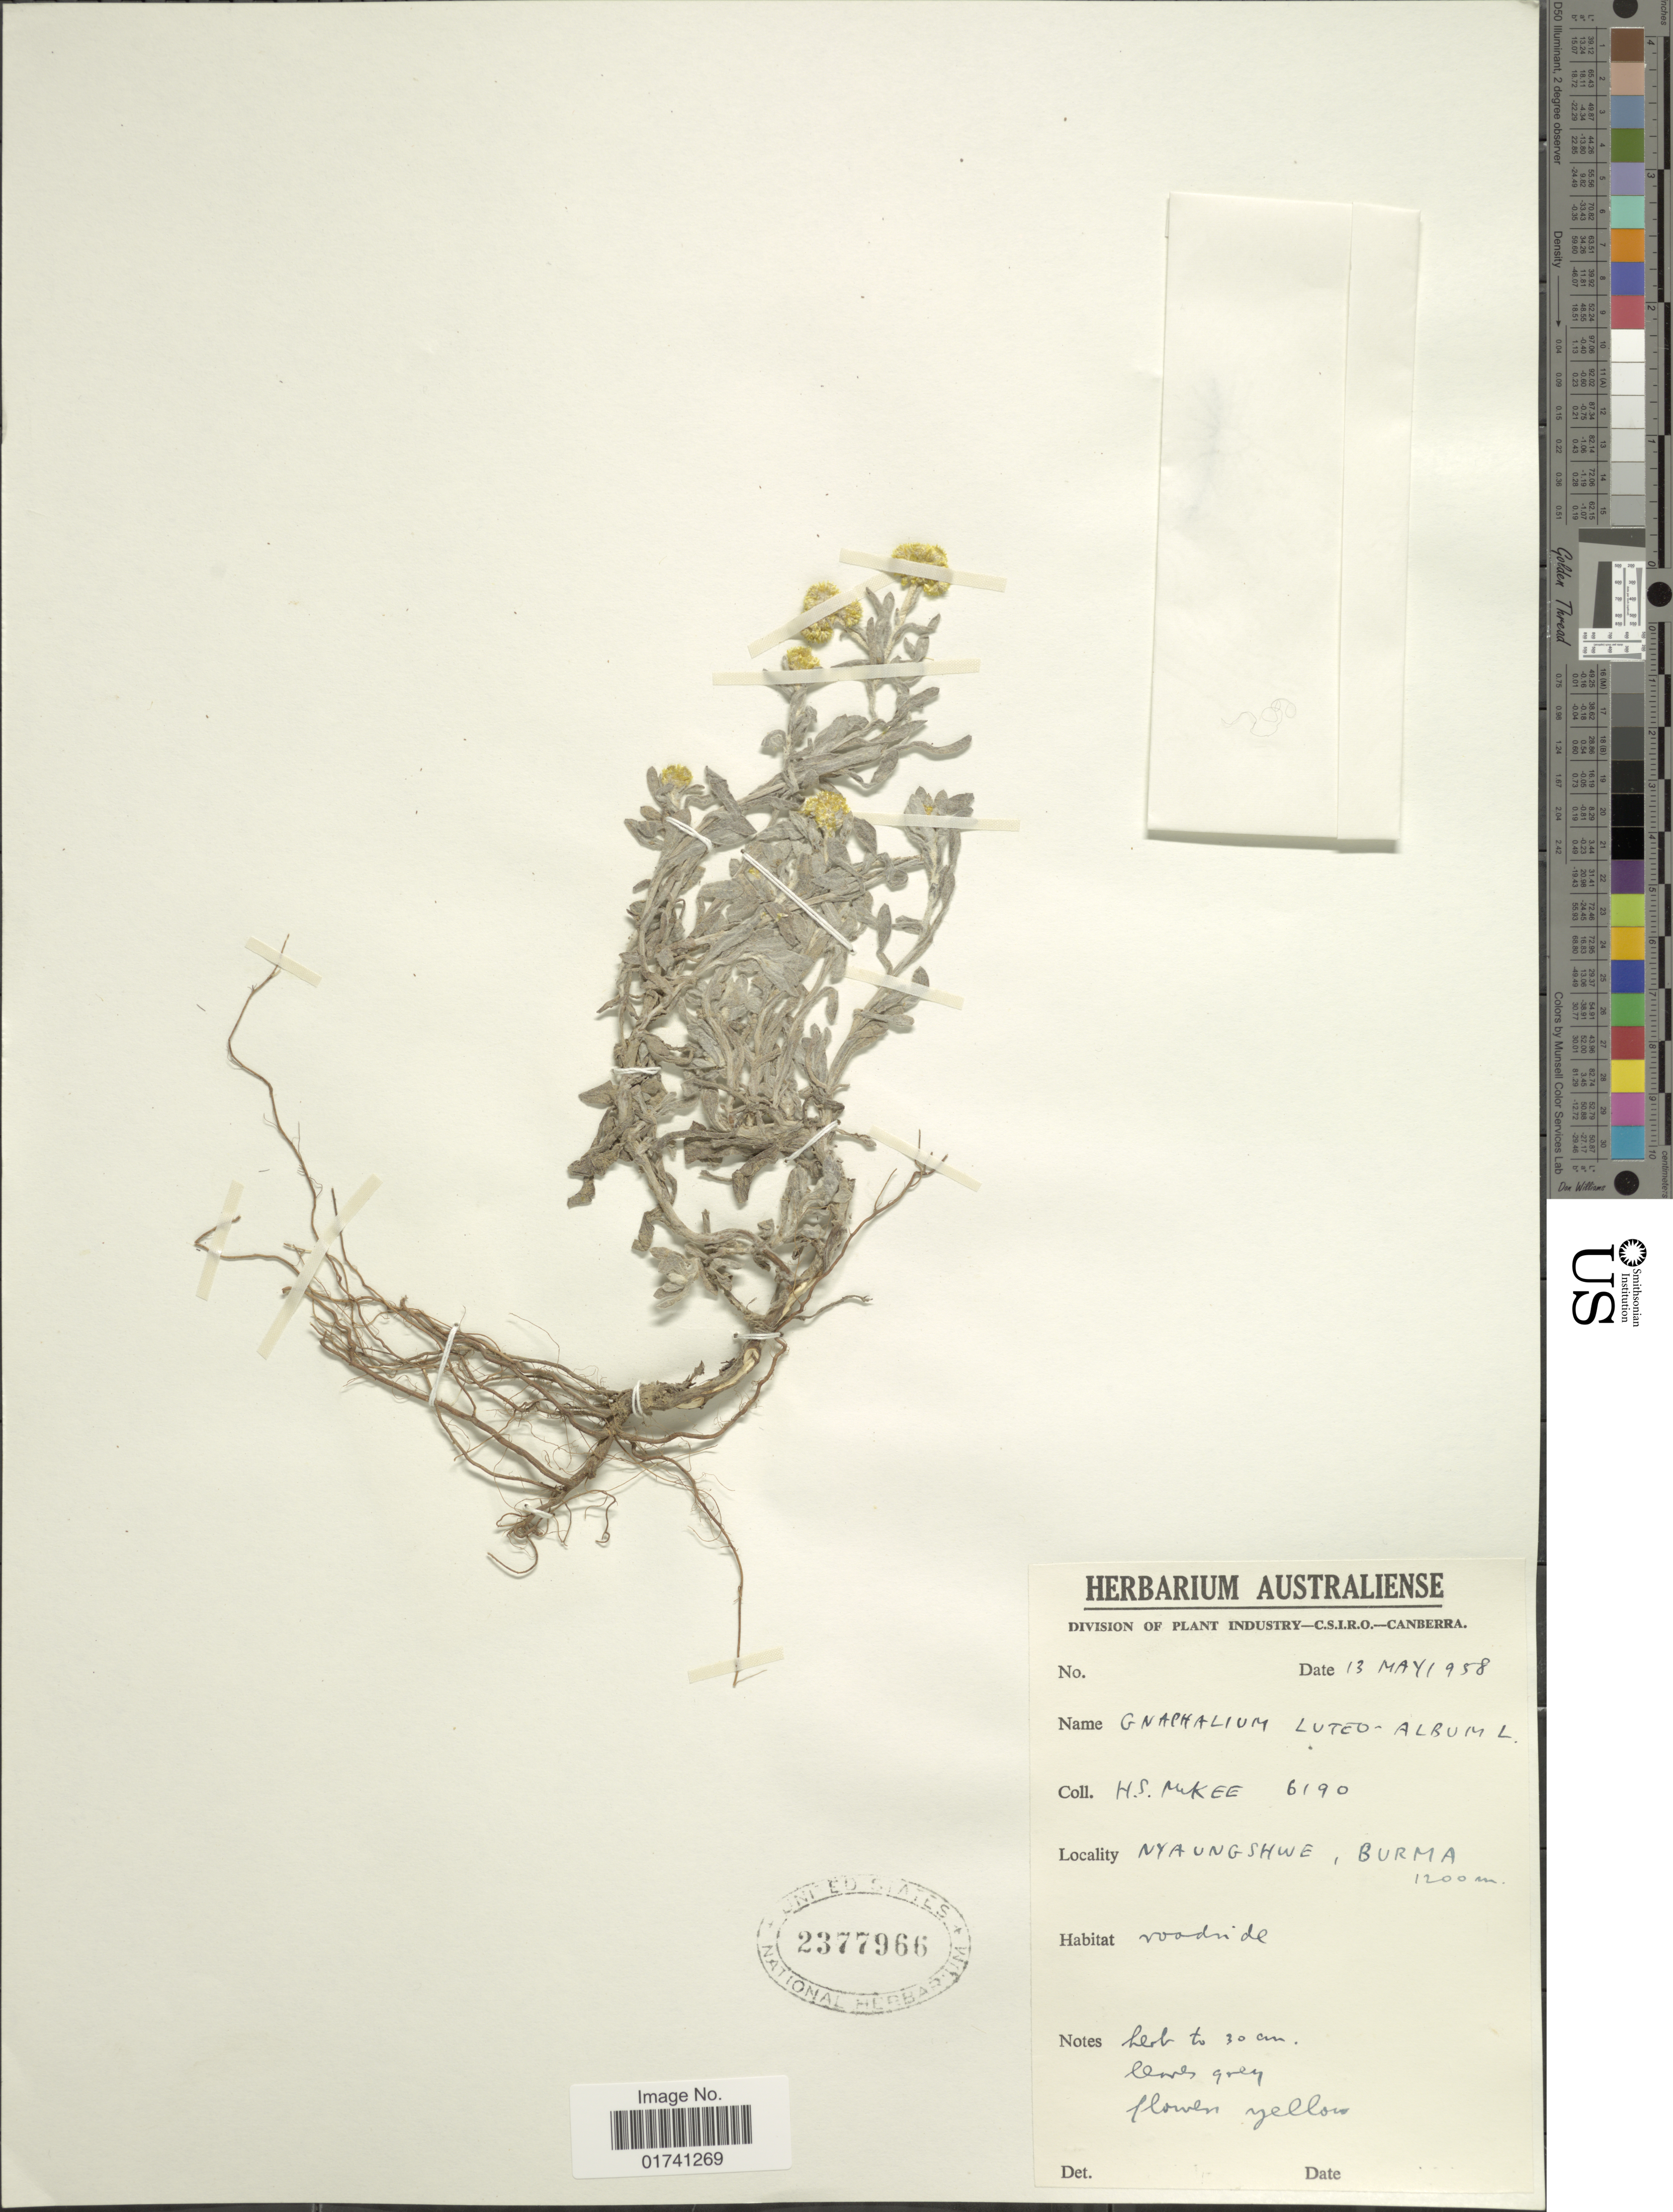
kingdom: Plantae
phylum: Tracheophyta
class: Magnoliopsida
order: Asterales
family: Asteraceae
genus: Laphangium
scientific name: Laphangium luteoalbum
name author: (L.) Tzvelev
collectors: H. S. McKee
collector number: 6190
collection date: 1958-05-13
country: Myanmar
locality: Nyaung-shwe. Burma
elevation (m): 1200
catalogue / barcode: US 2377966